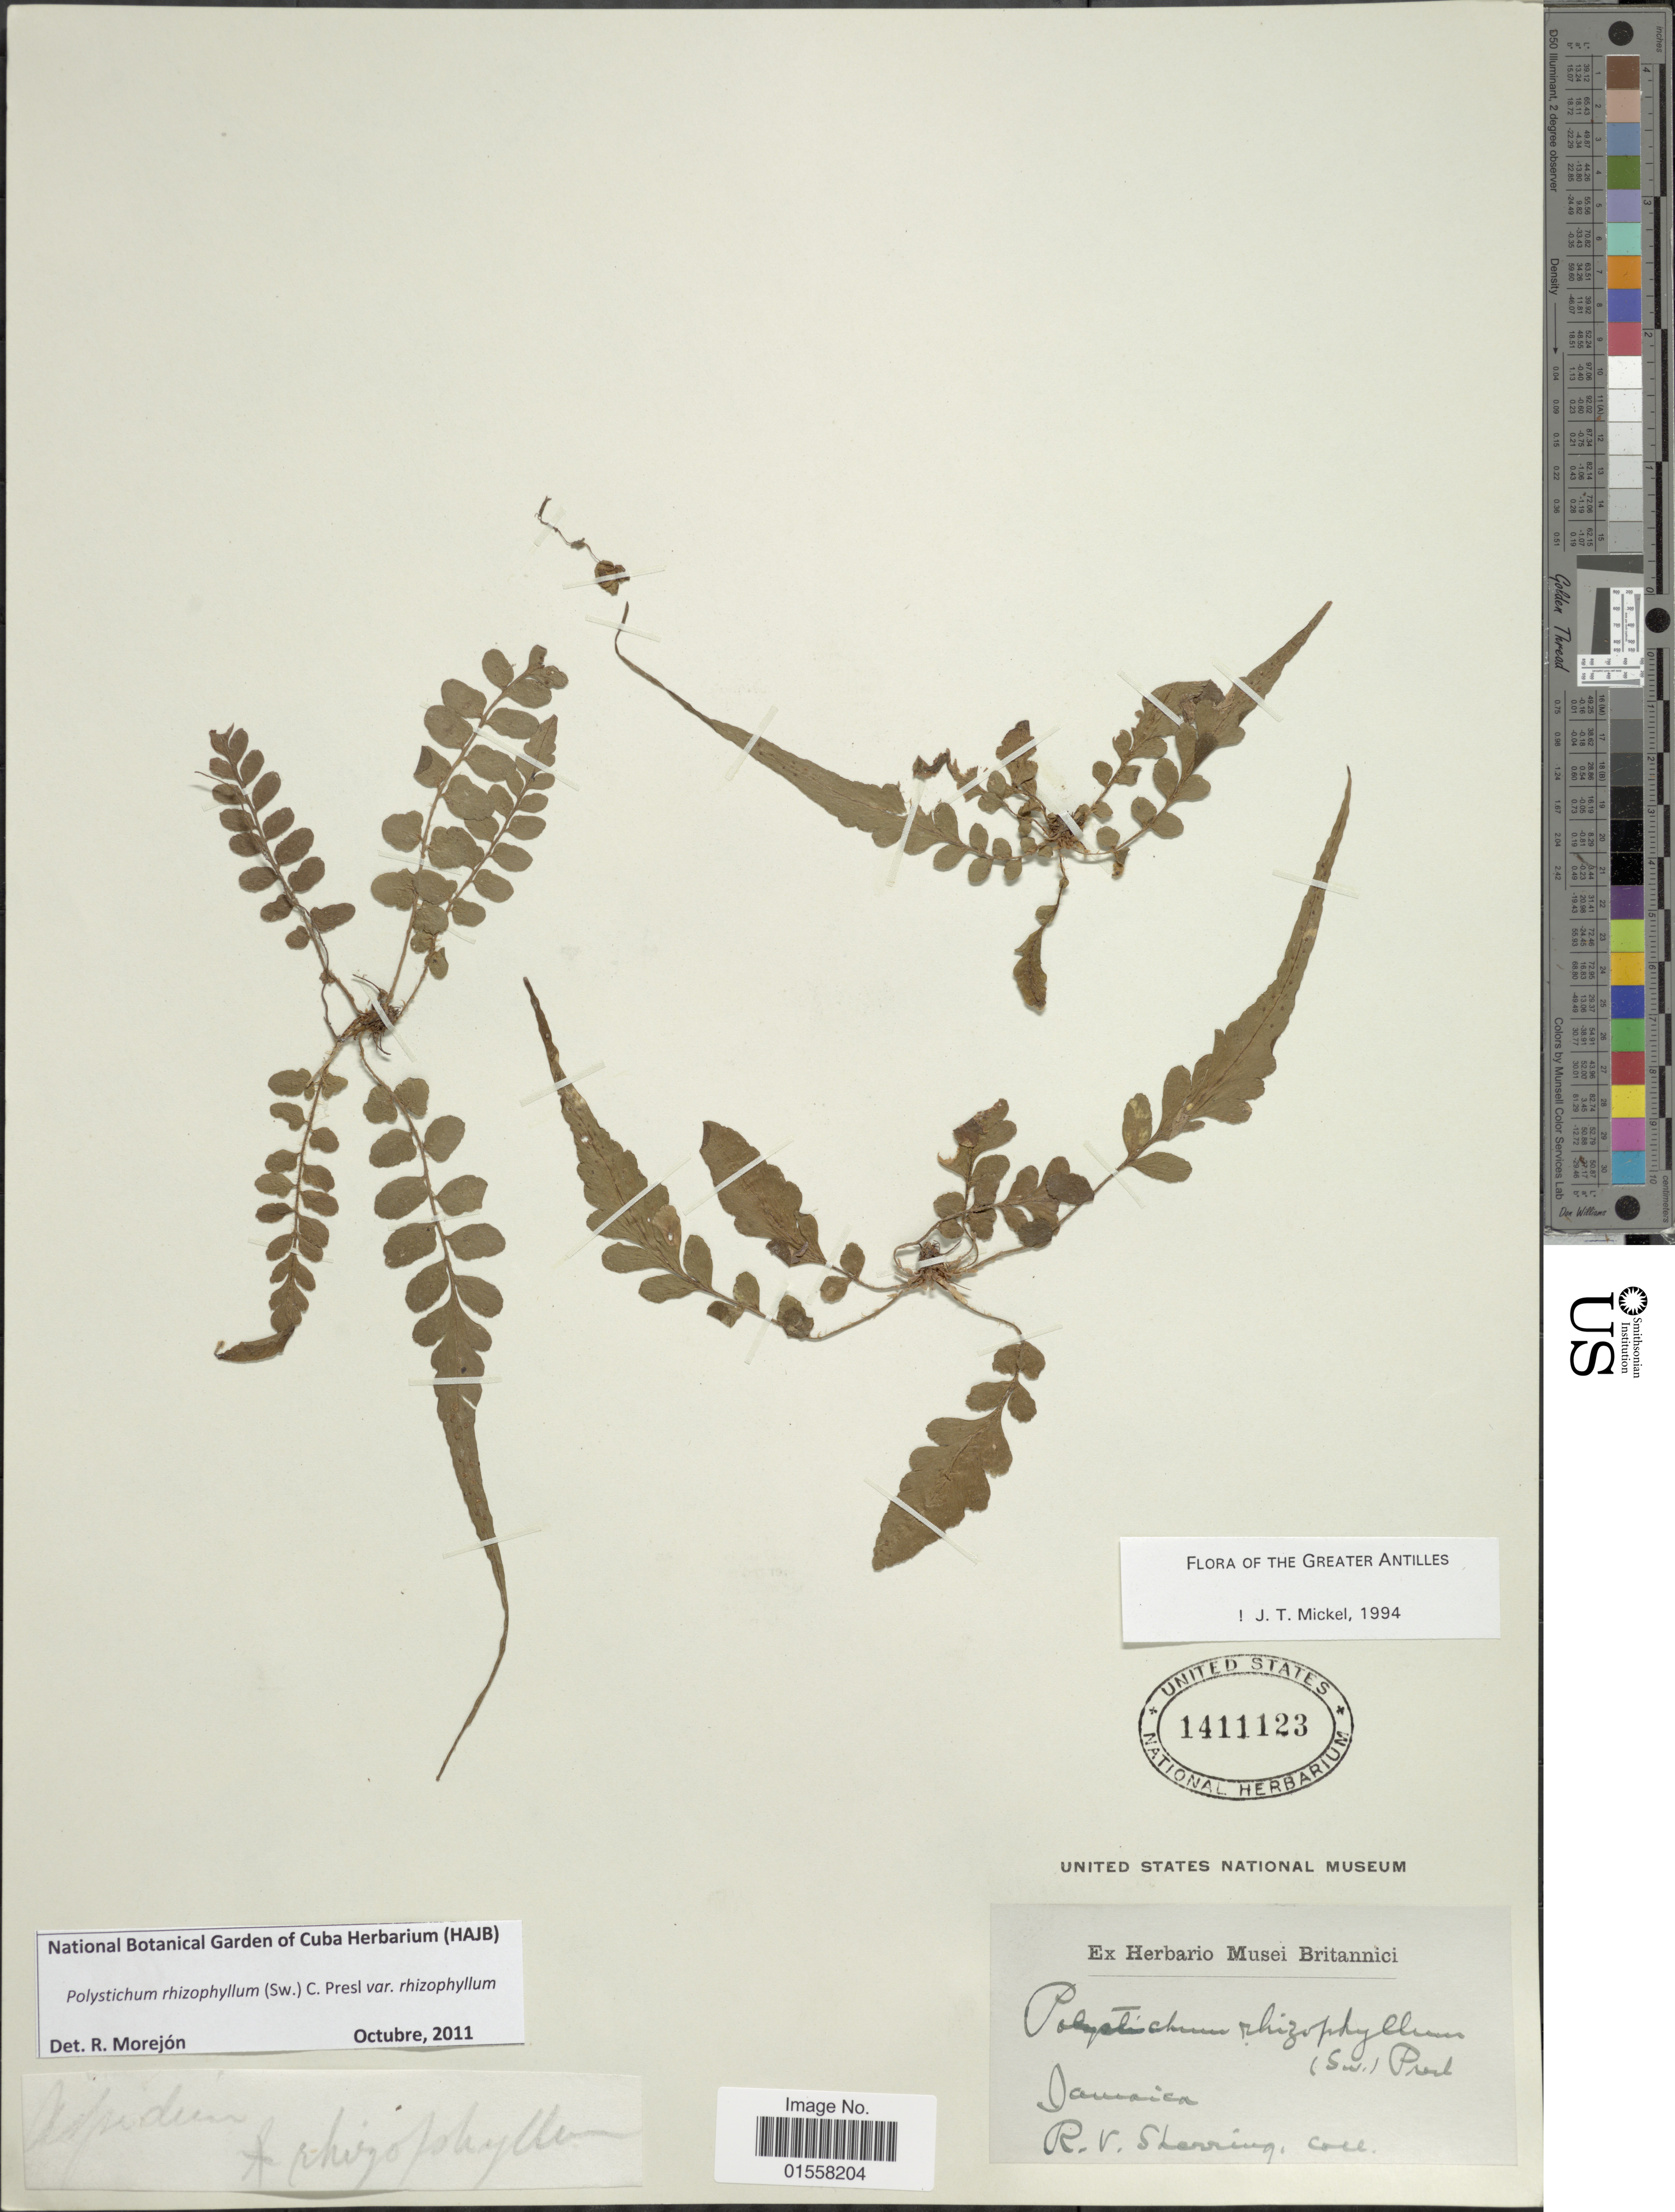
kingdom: Plantae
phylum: Tracheophyta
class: Polypodiopsida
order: Polypodiales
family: Dryopteridaceae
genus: Polystichum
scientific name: Polystichum rhizophyllum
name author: (Sw.) C. Presl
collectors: R. Sherring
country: Jamaica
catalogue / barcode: US 1411123